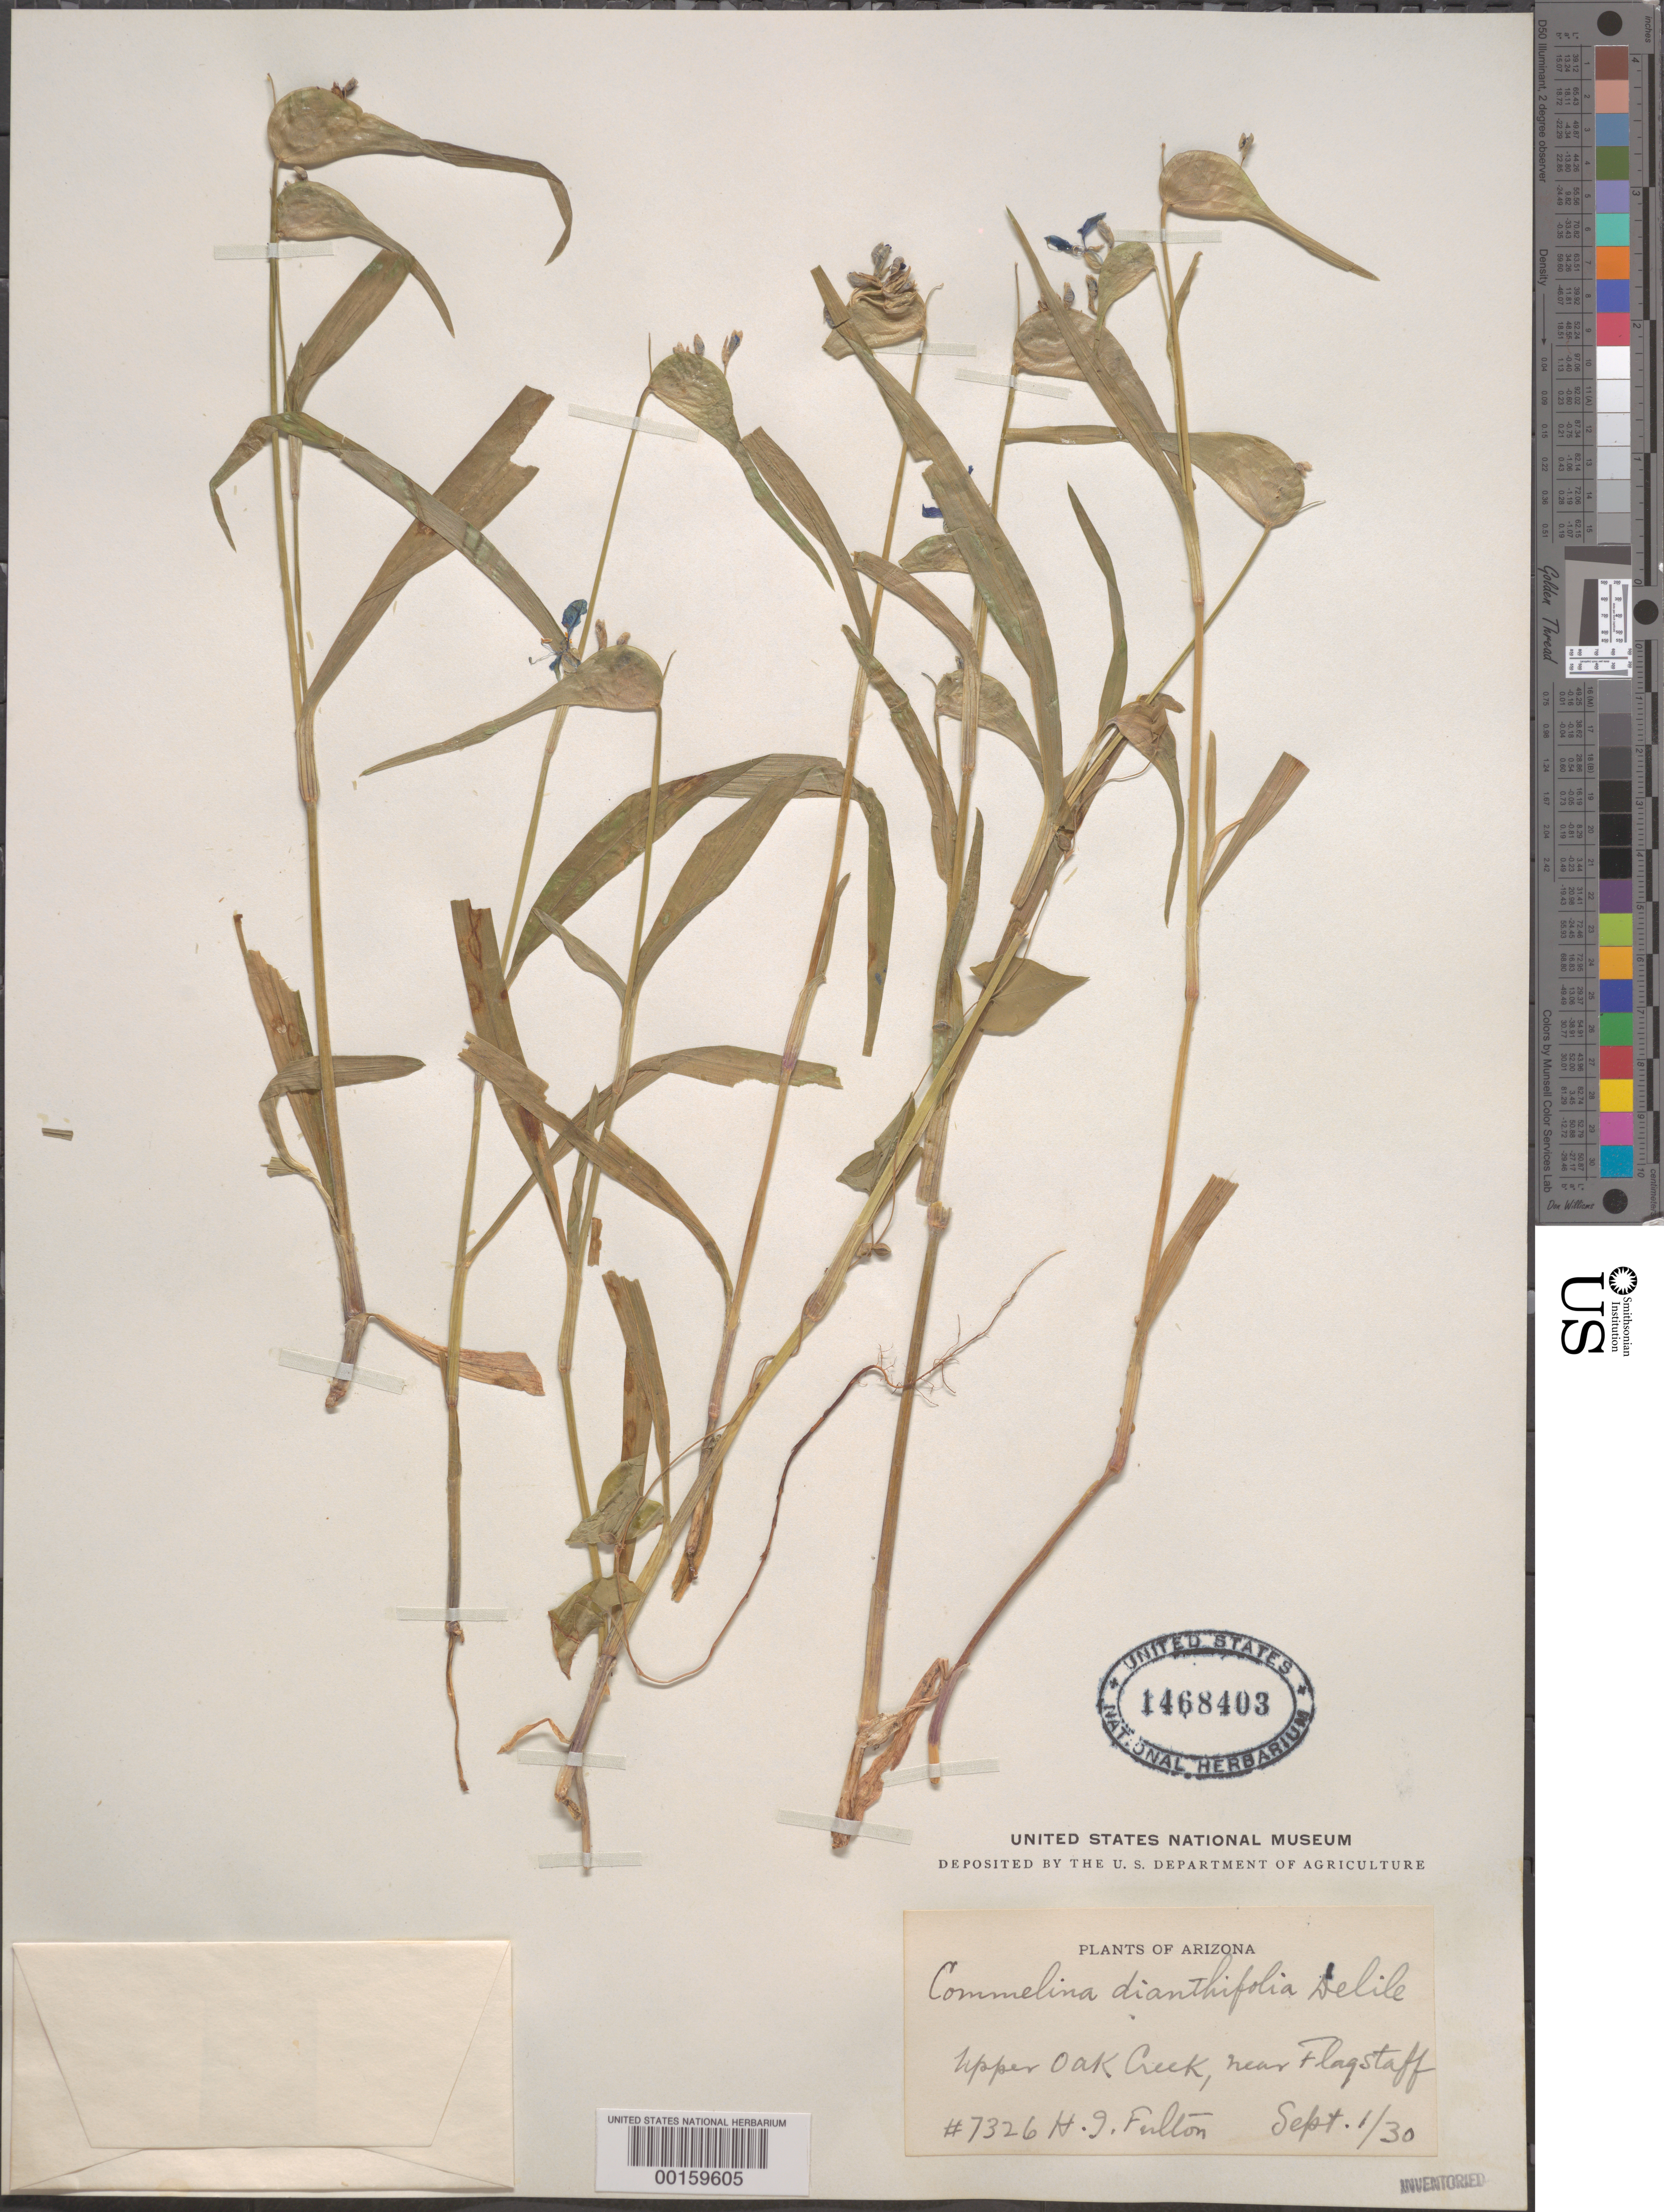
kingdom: Plantae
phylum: Tracheophyta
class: Liliopsida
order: Commelinales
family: Commelinaceae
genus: Commelina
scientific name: Commelina dianthifolia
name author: Redouté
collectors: H. Fulton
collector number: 7326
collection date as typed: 01 Sep 1930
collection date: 1930-09-01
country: United States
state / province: Arizona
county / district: Coconino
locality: Upper oak creek, near flagstaff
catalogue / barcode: US 1468403